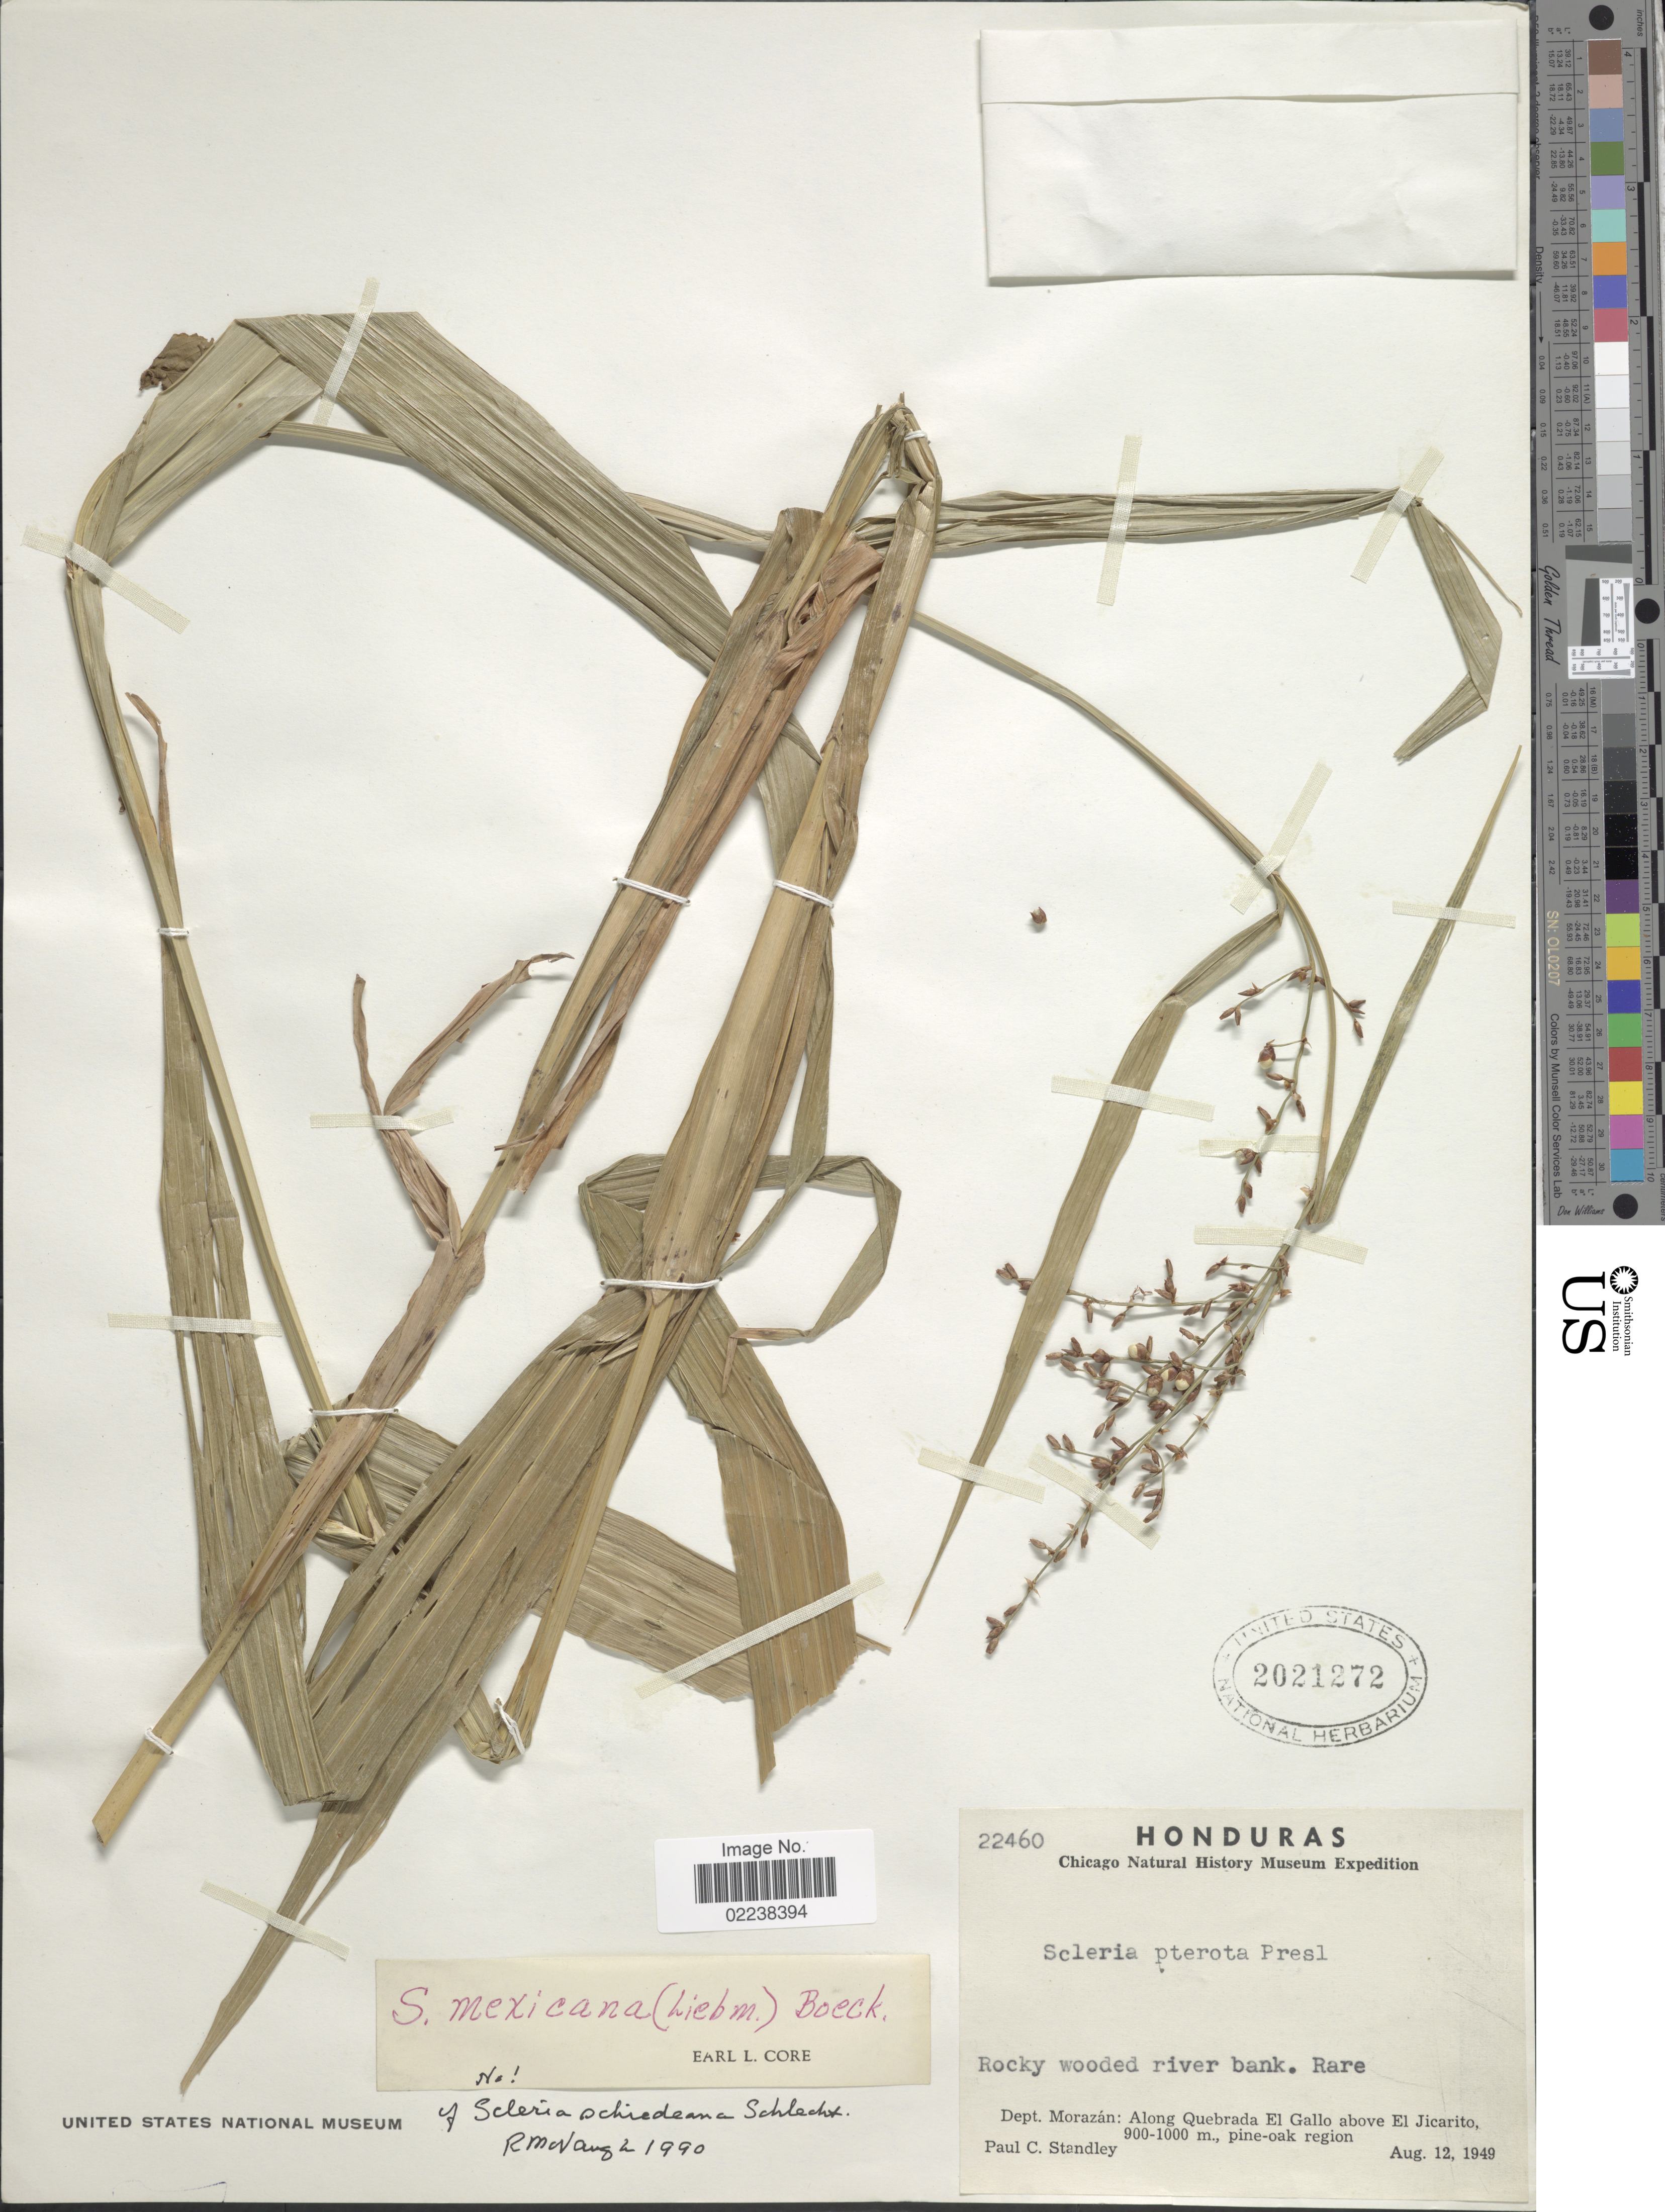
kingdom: Plantae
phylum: Tracheophyta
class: Liliopsida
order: Poales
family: Cyperaceae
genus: Scleria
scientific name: Scleria sp.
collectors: P. C. Standley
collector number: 22460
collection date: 1949-08-12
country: Honduras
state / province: Fco. Morazán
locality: Honduras, Dept. Morazan: Along Quebrada El Gallo above El Jicarito. pine-oak region.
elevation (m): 900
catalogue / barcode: US 2021272